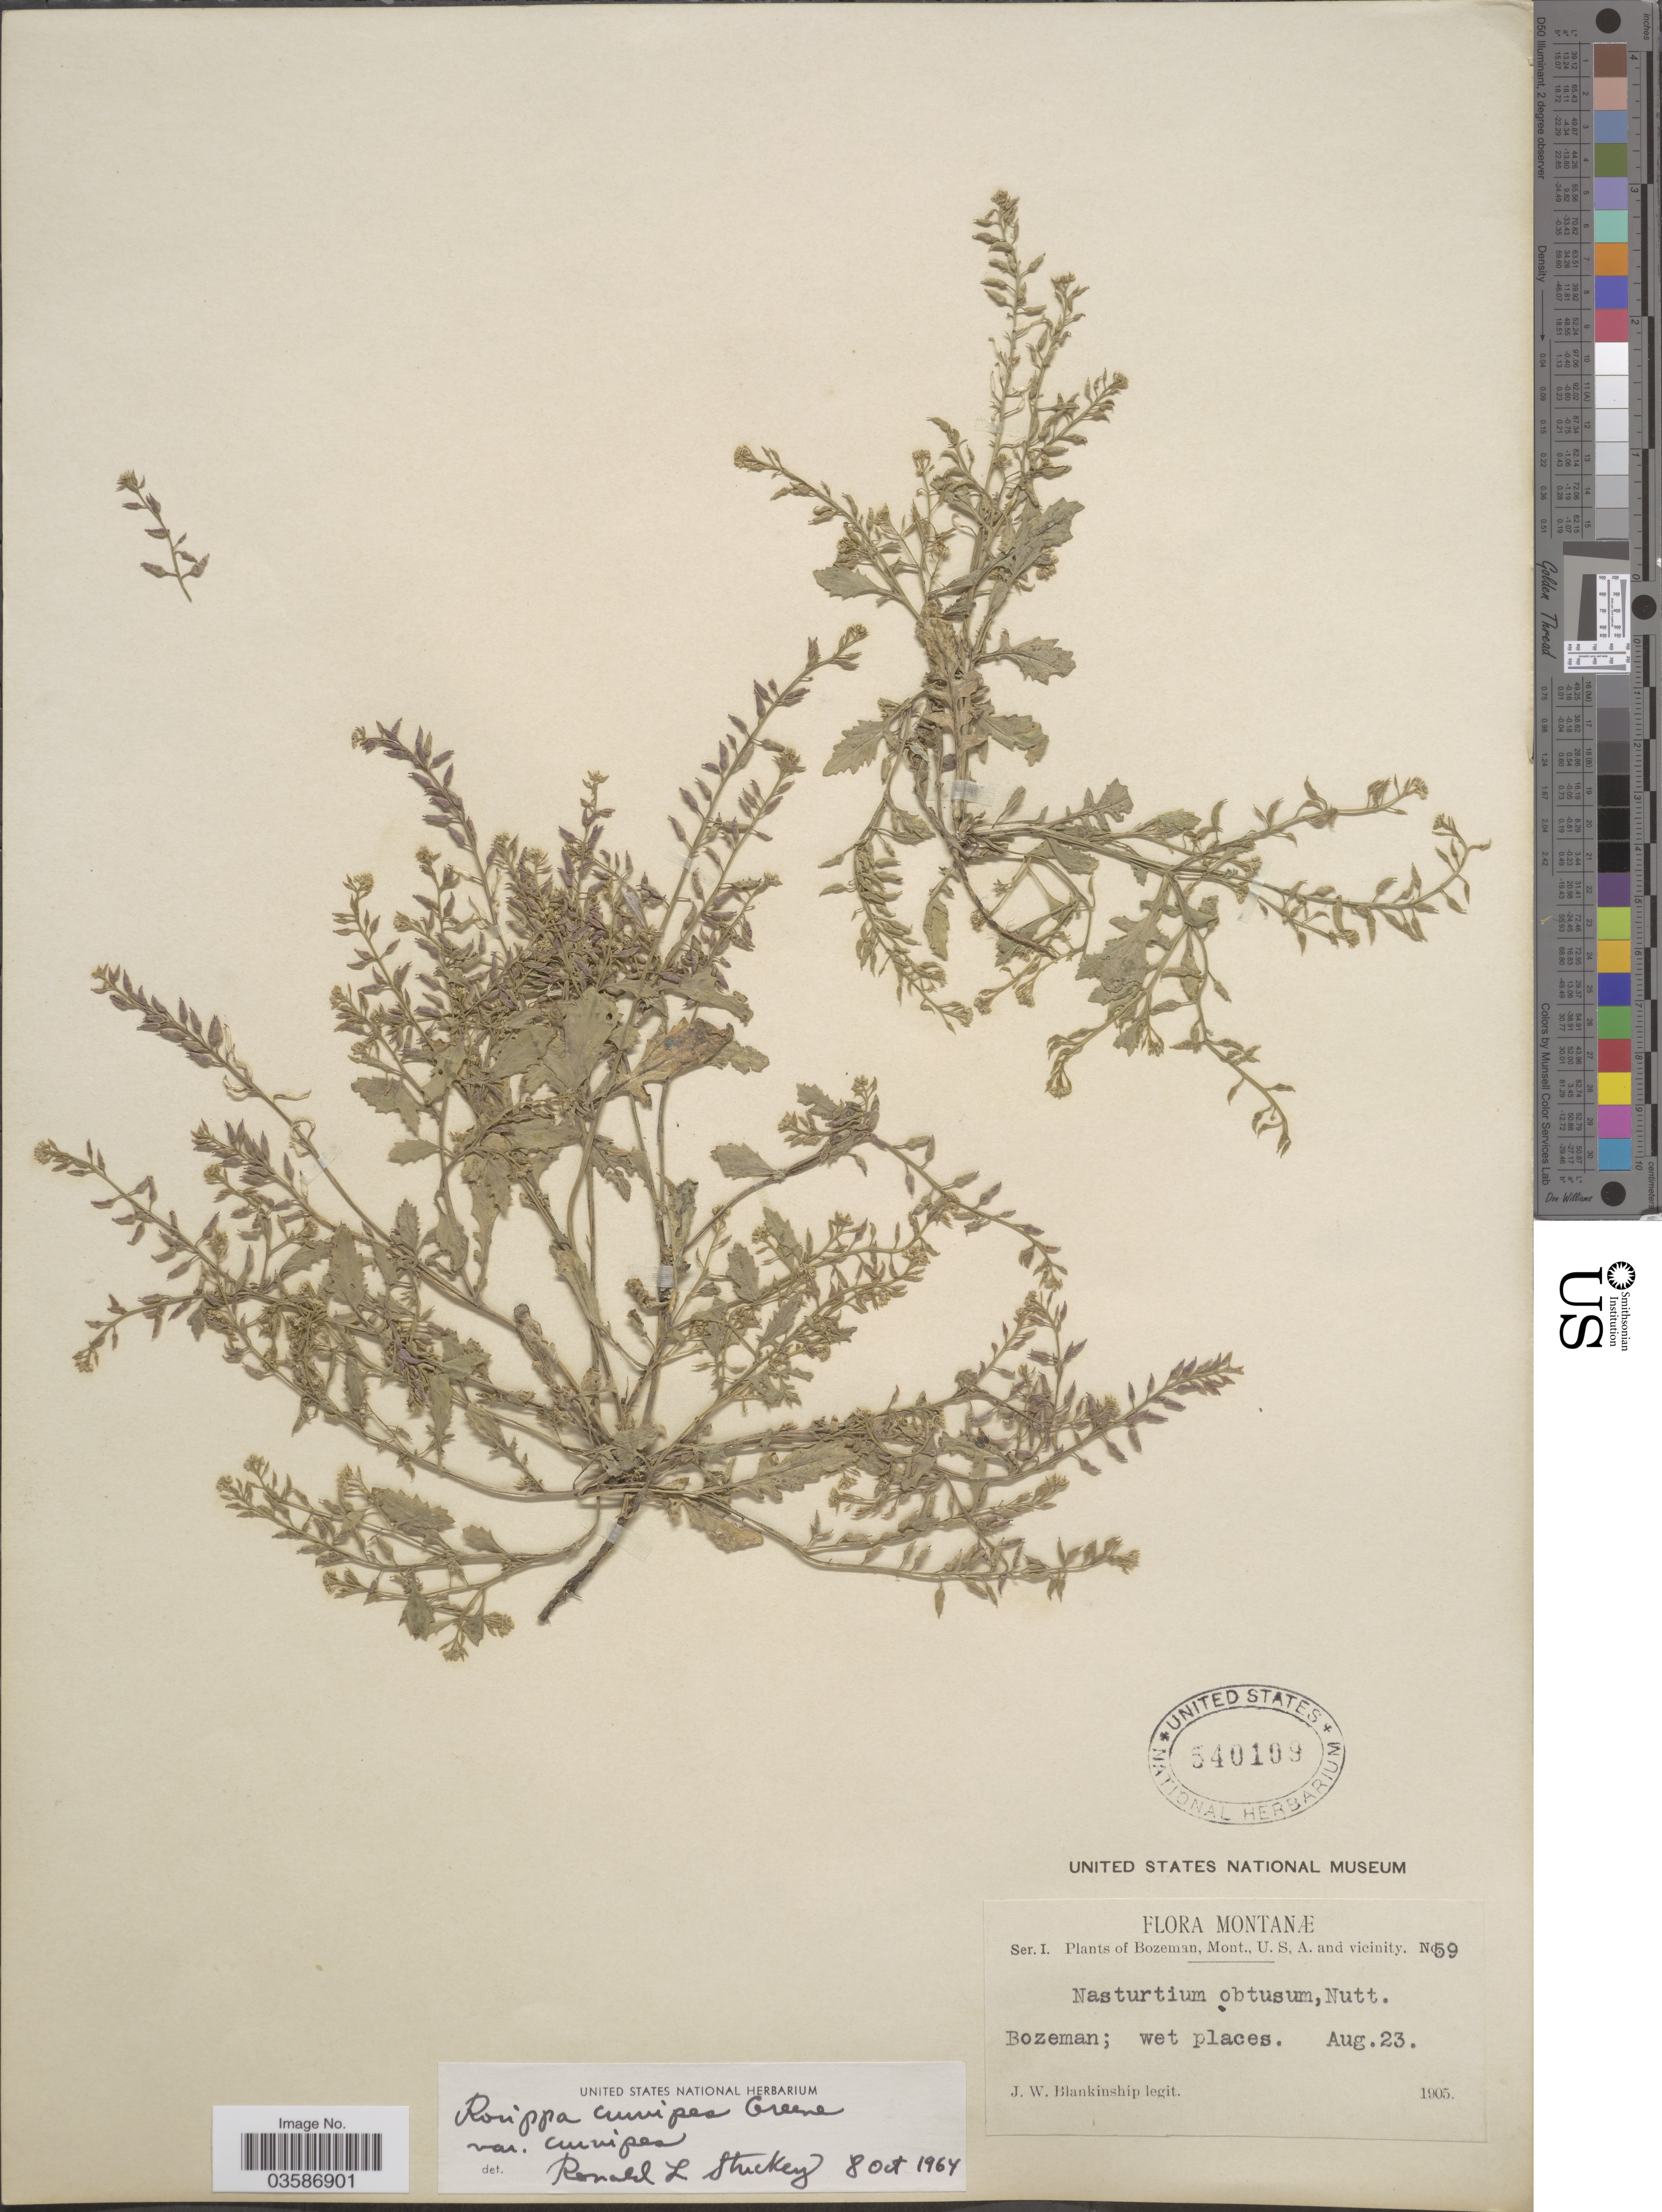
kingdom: Plantae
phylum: Tracheophyta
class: Magnoliopsida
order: Brassicales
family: Brassicaceae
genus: Rorippa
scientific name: Rorippa curvipes var. curvipes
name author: Greene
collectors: J. W. Blankinship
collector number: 59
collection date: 1905-08-23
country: United States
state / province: Montana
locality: Montanœ. Bozeman and vicinity.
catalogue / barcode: US 540109